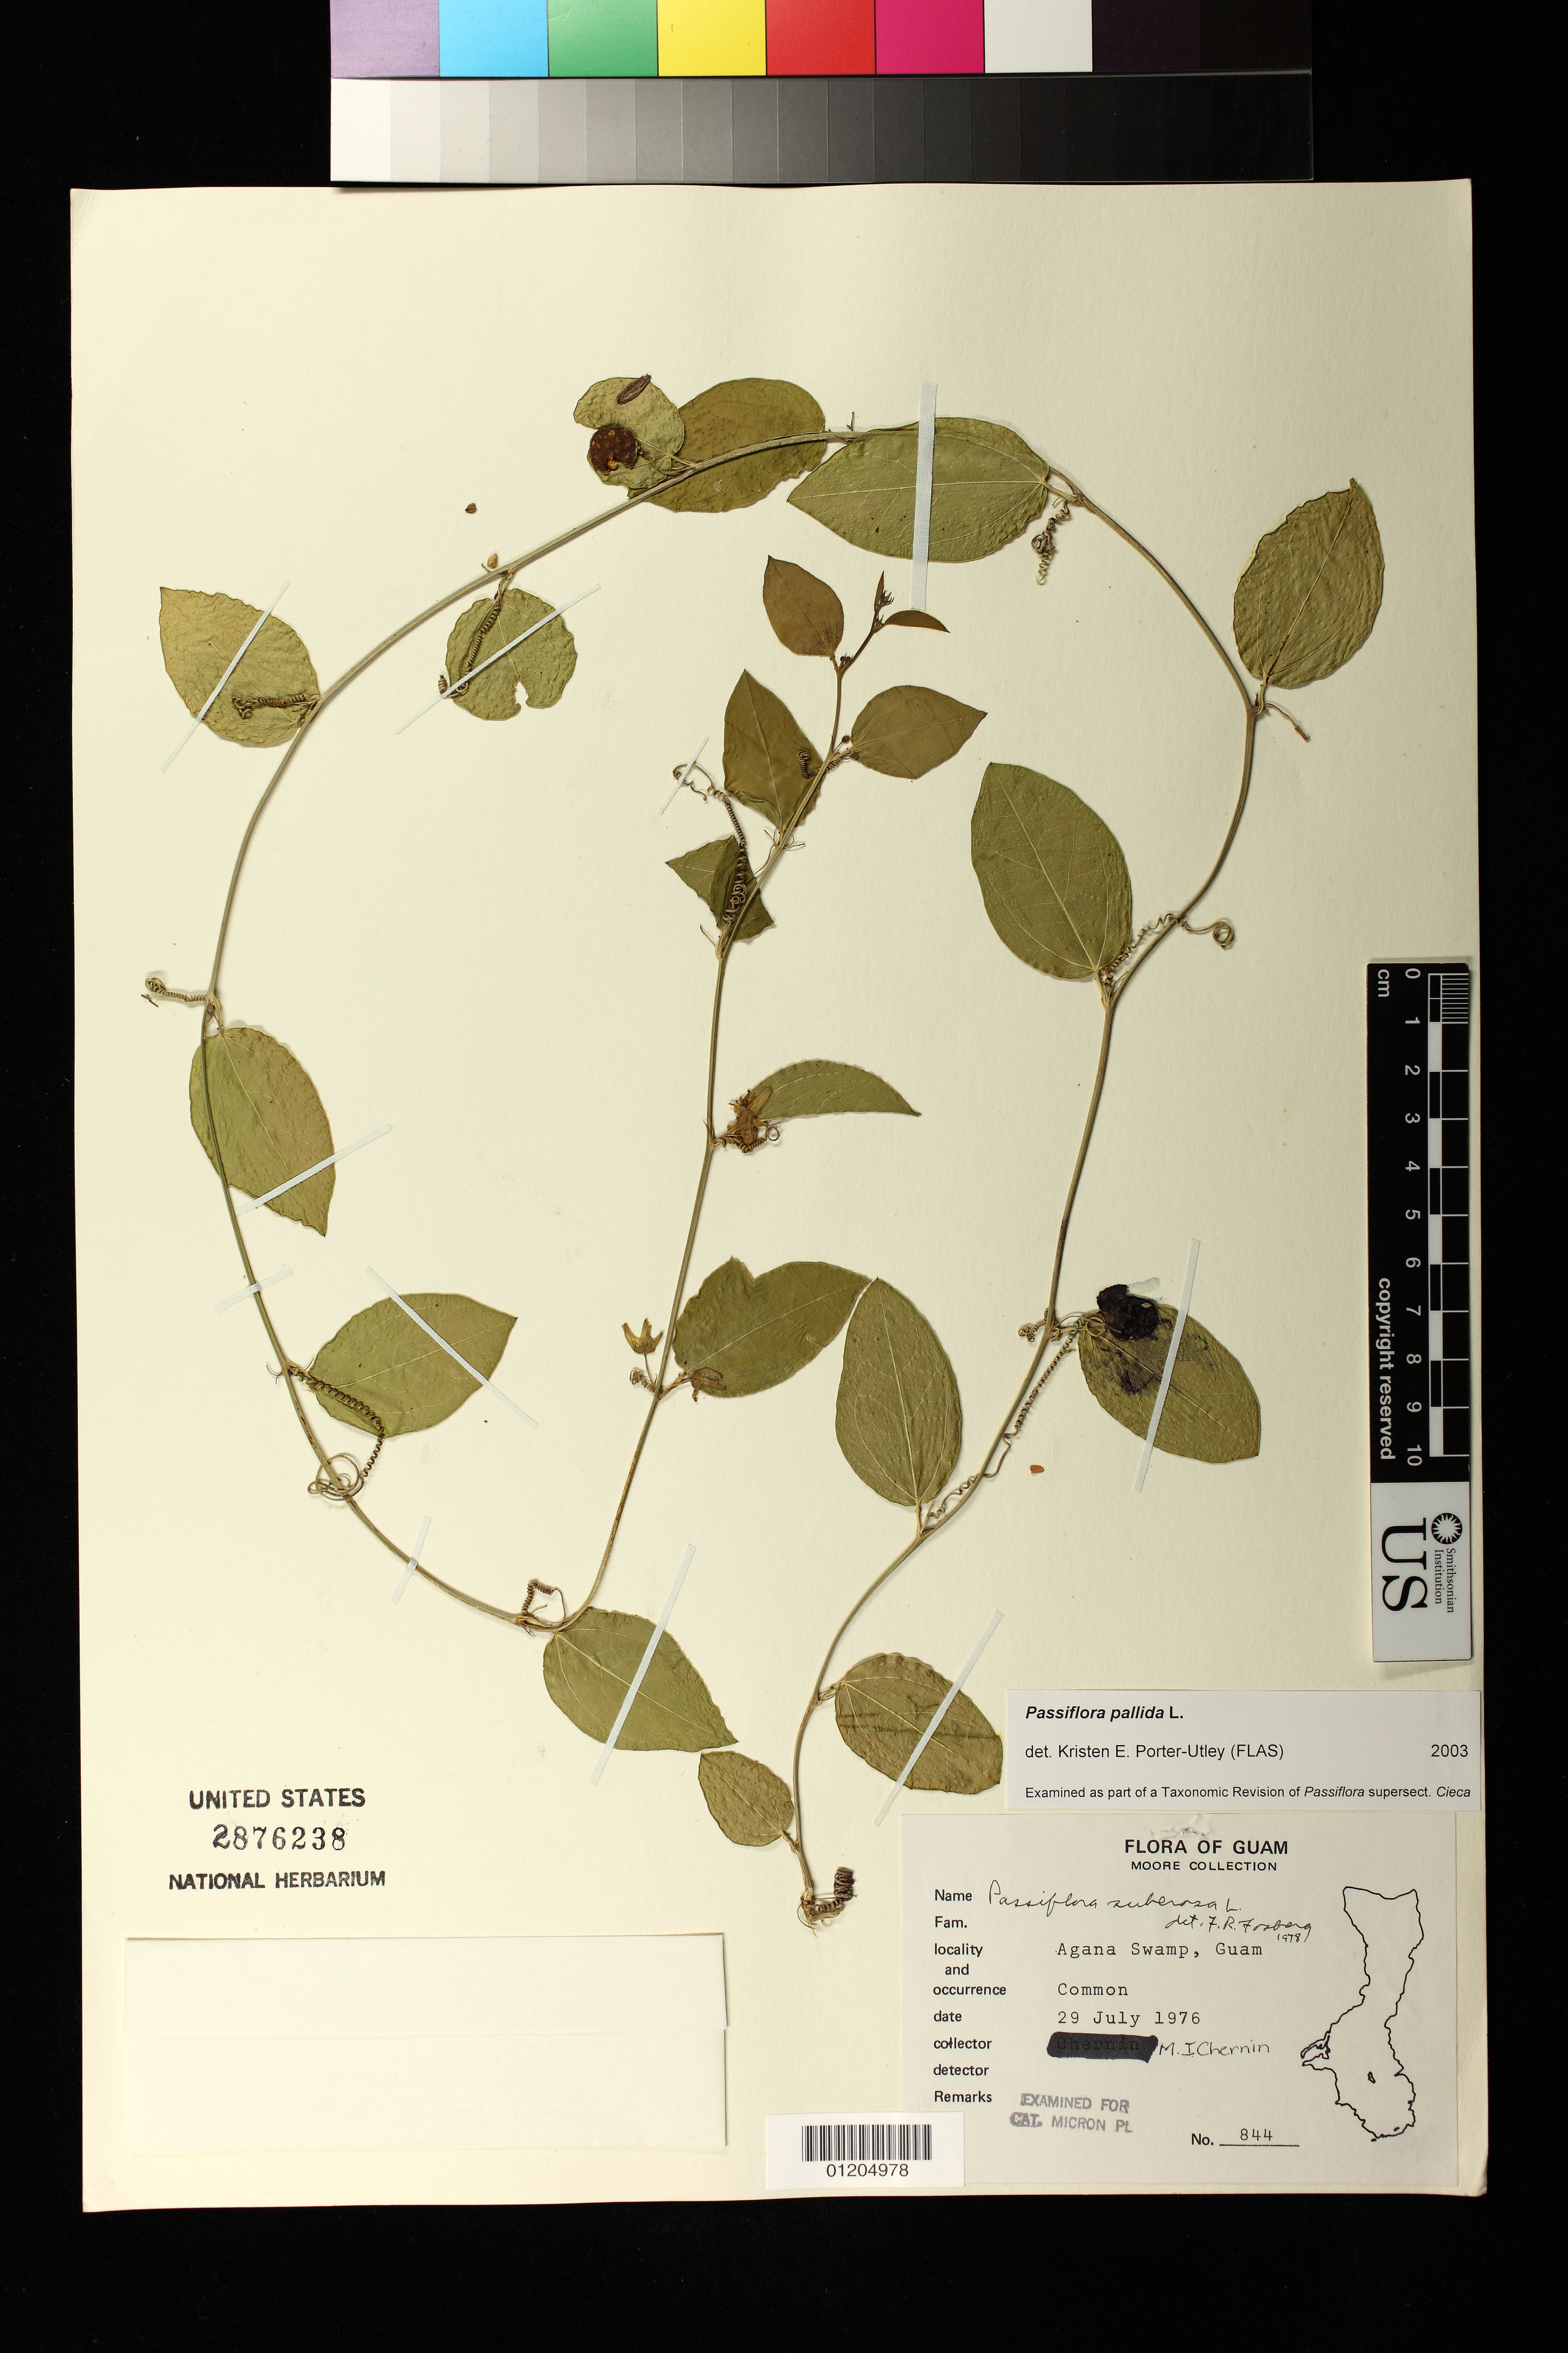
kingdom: Plantae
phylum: Tracheophyta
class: Magnoliopsida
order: Malpighiales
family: Passifloraceae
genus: Passiflora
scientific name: Passiflora pallida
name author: L.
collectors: M. Chernin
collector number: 844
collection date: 1976-07-29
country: Guam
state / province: Hagatna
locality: Agana Swamp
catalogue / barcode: US 2876238